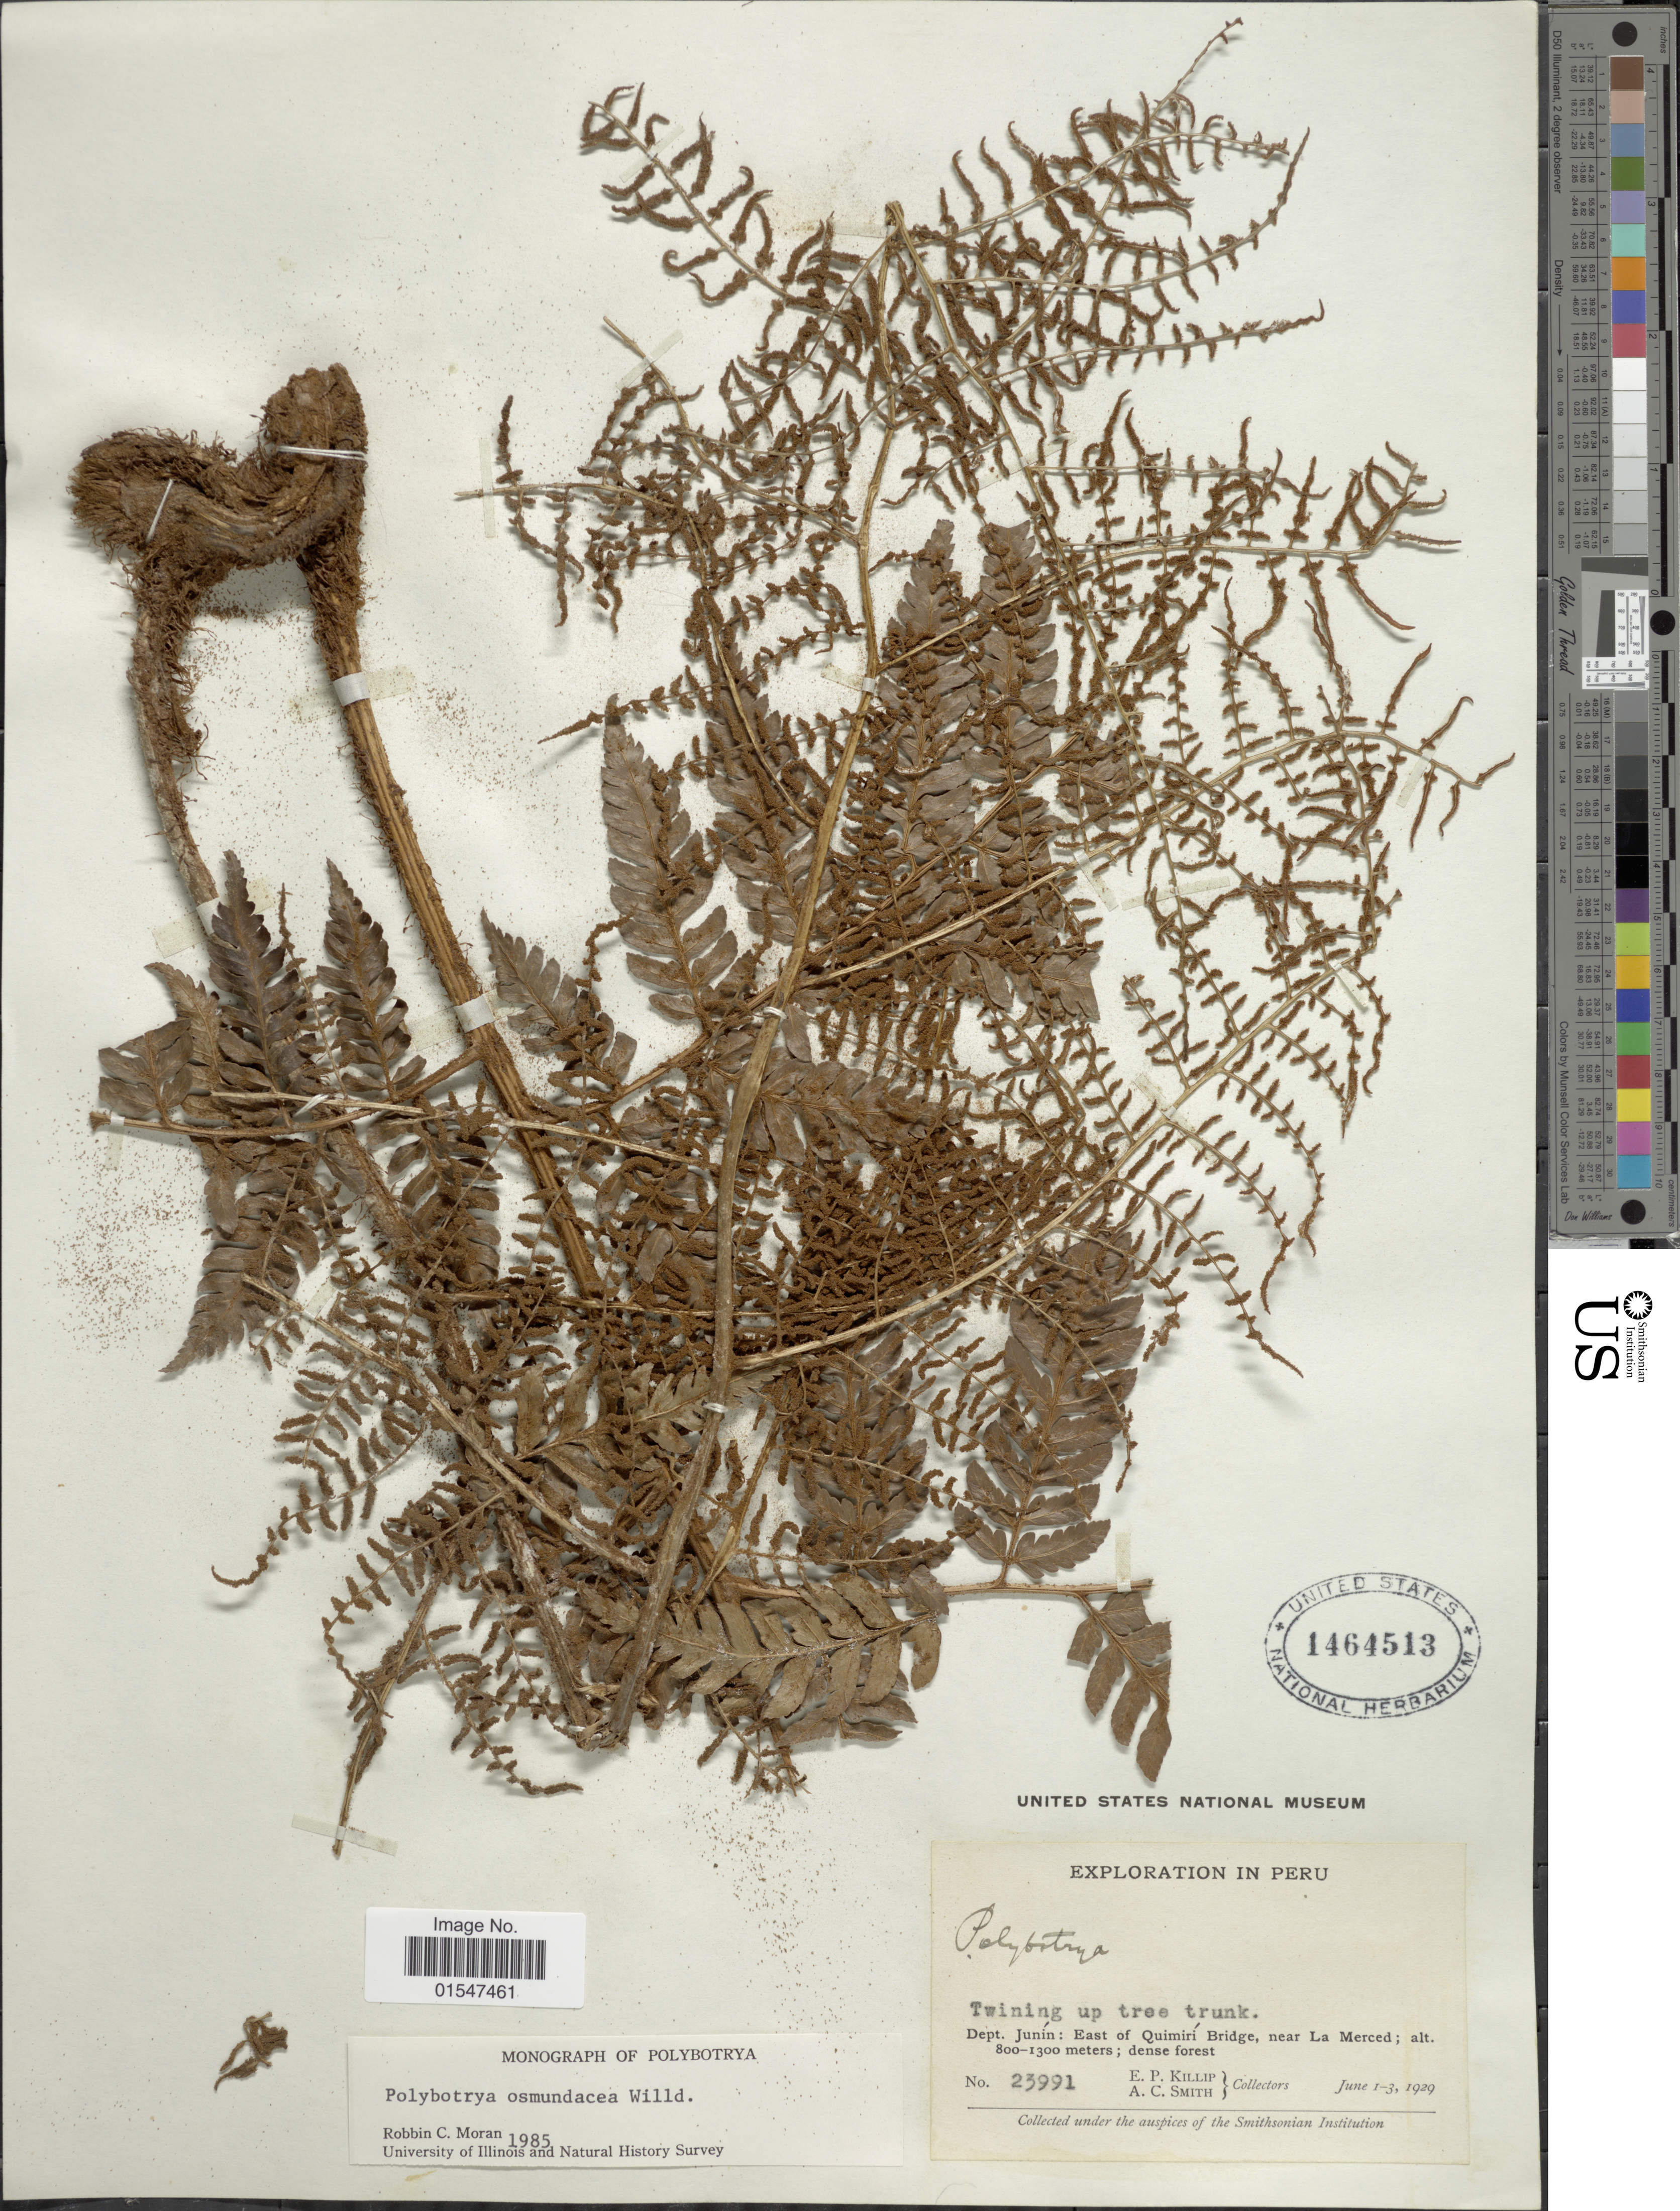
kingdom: Plantae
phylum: Tracheophyta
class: Polypodiopsida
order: Polypodiales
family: Dryopteridaceae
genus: Polybotrya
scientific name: Polybotrya osmundacea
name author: Humb. & Bonpl. ex Willd.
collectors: E. P. Killip & A. C. Smith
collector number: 23991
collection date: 1929-06-01/1929-06-03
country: Peru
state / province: Junín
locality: East of Quimirí Bridge, near La Merced, dense forest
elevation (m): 800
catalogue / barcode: US 1464513